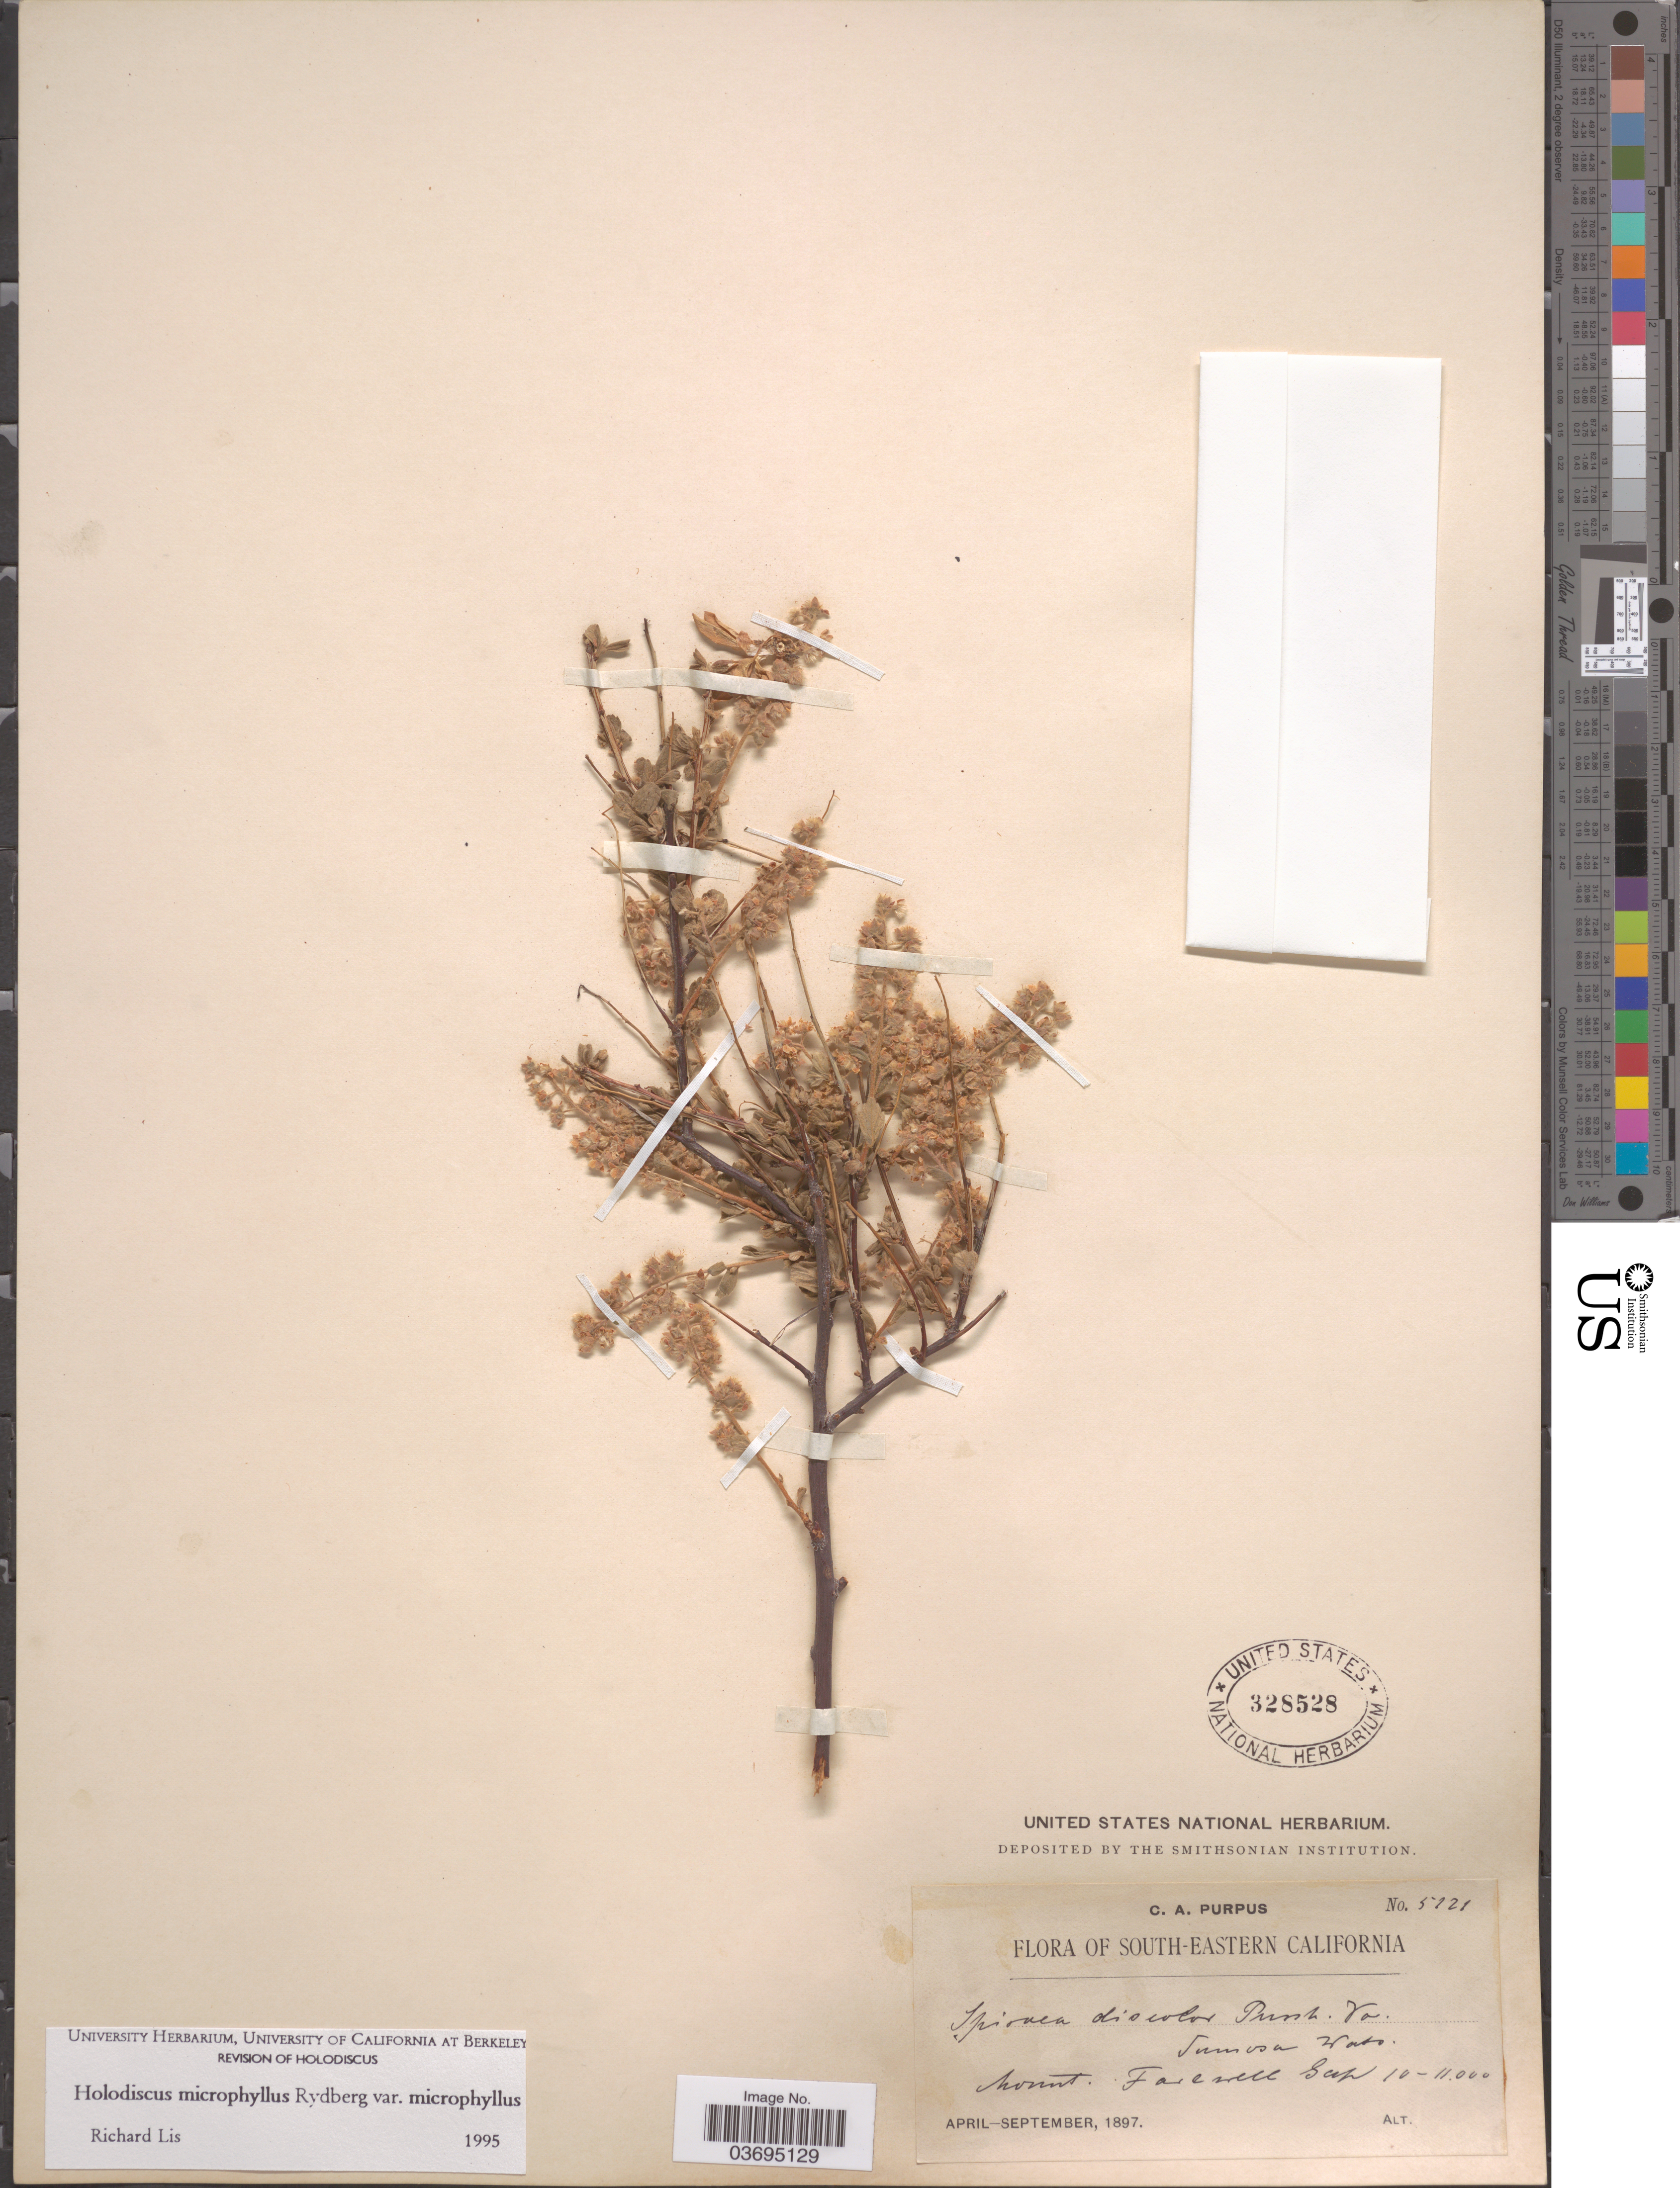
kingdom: Plantae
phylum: Tracheophyta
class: Magnoliopsida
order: Rosales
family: Rosaceae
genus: Holodiscus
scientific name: Holodiscus discolor var. microphyllus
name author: (Rydb.) Jeps.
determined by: Strong, Mark T., (BOT), Smithsonian Institution - National Museum of Natural History (UNITED STATES)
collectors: C. A. Purpus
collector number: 5121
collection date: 1897-04/1897-09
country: United States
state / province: California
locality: South-eastern California. Mount. Farewell Gap.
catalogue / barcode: US 328528